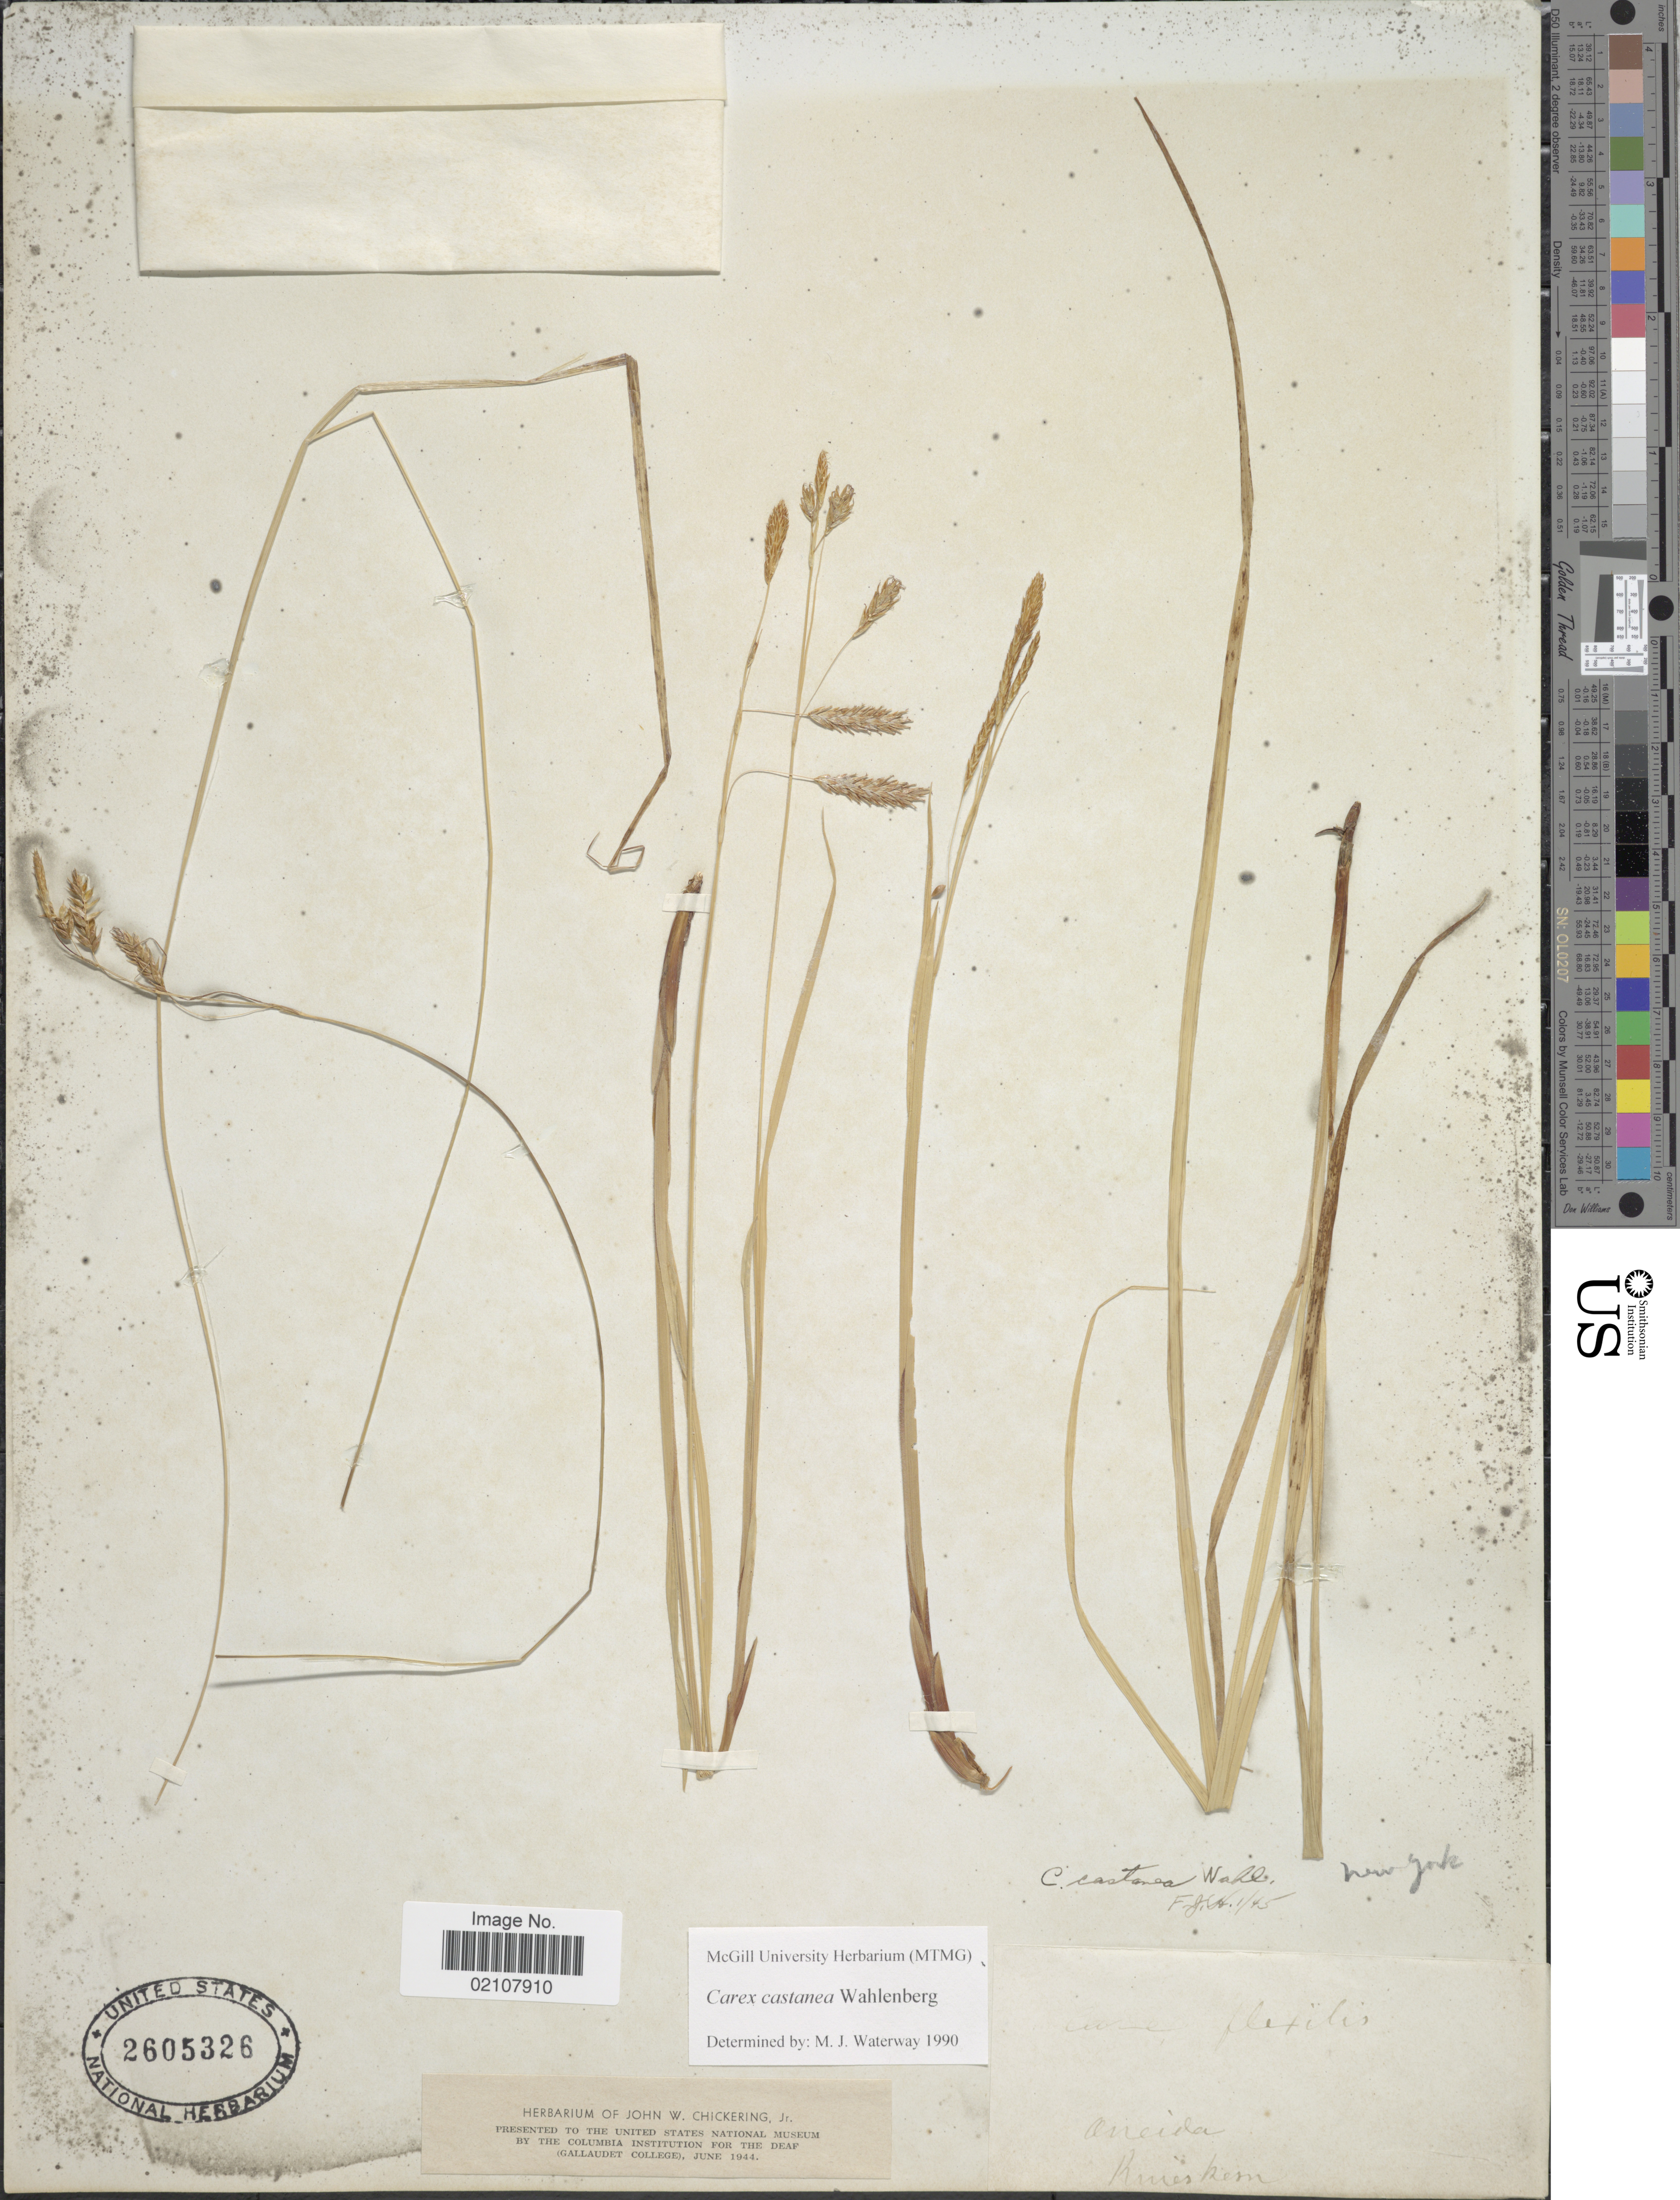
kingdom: Plantae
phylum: Tracheophyta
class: Liliopsida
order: Poales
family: Cyperaceae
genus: Carex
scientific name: Carex castanea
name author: Wahlenb.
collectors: P. D. Knieskern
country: United States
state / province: New York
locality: Oneida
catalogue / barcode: US 2605326